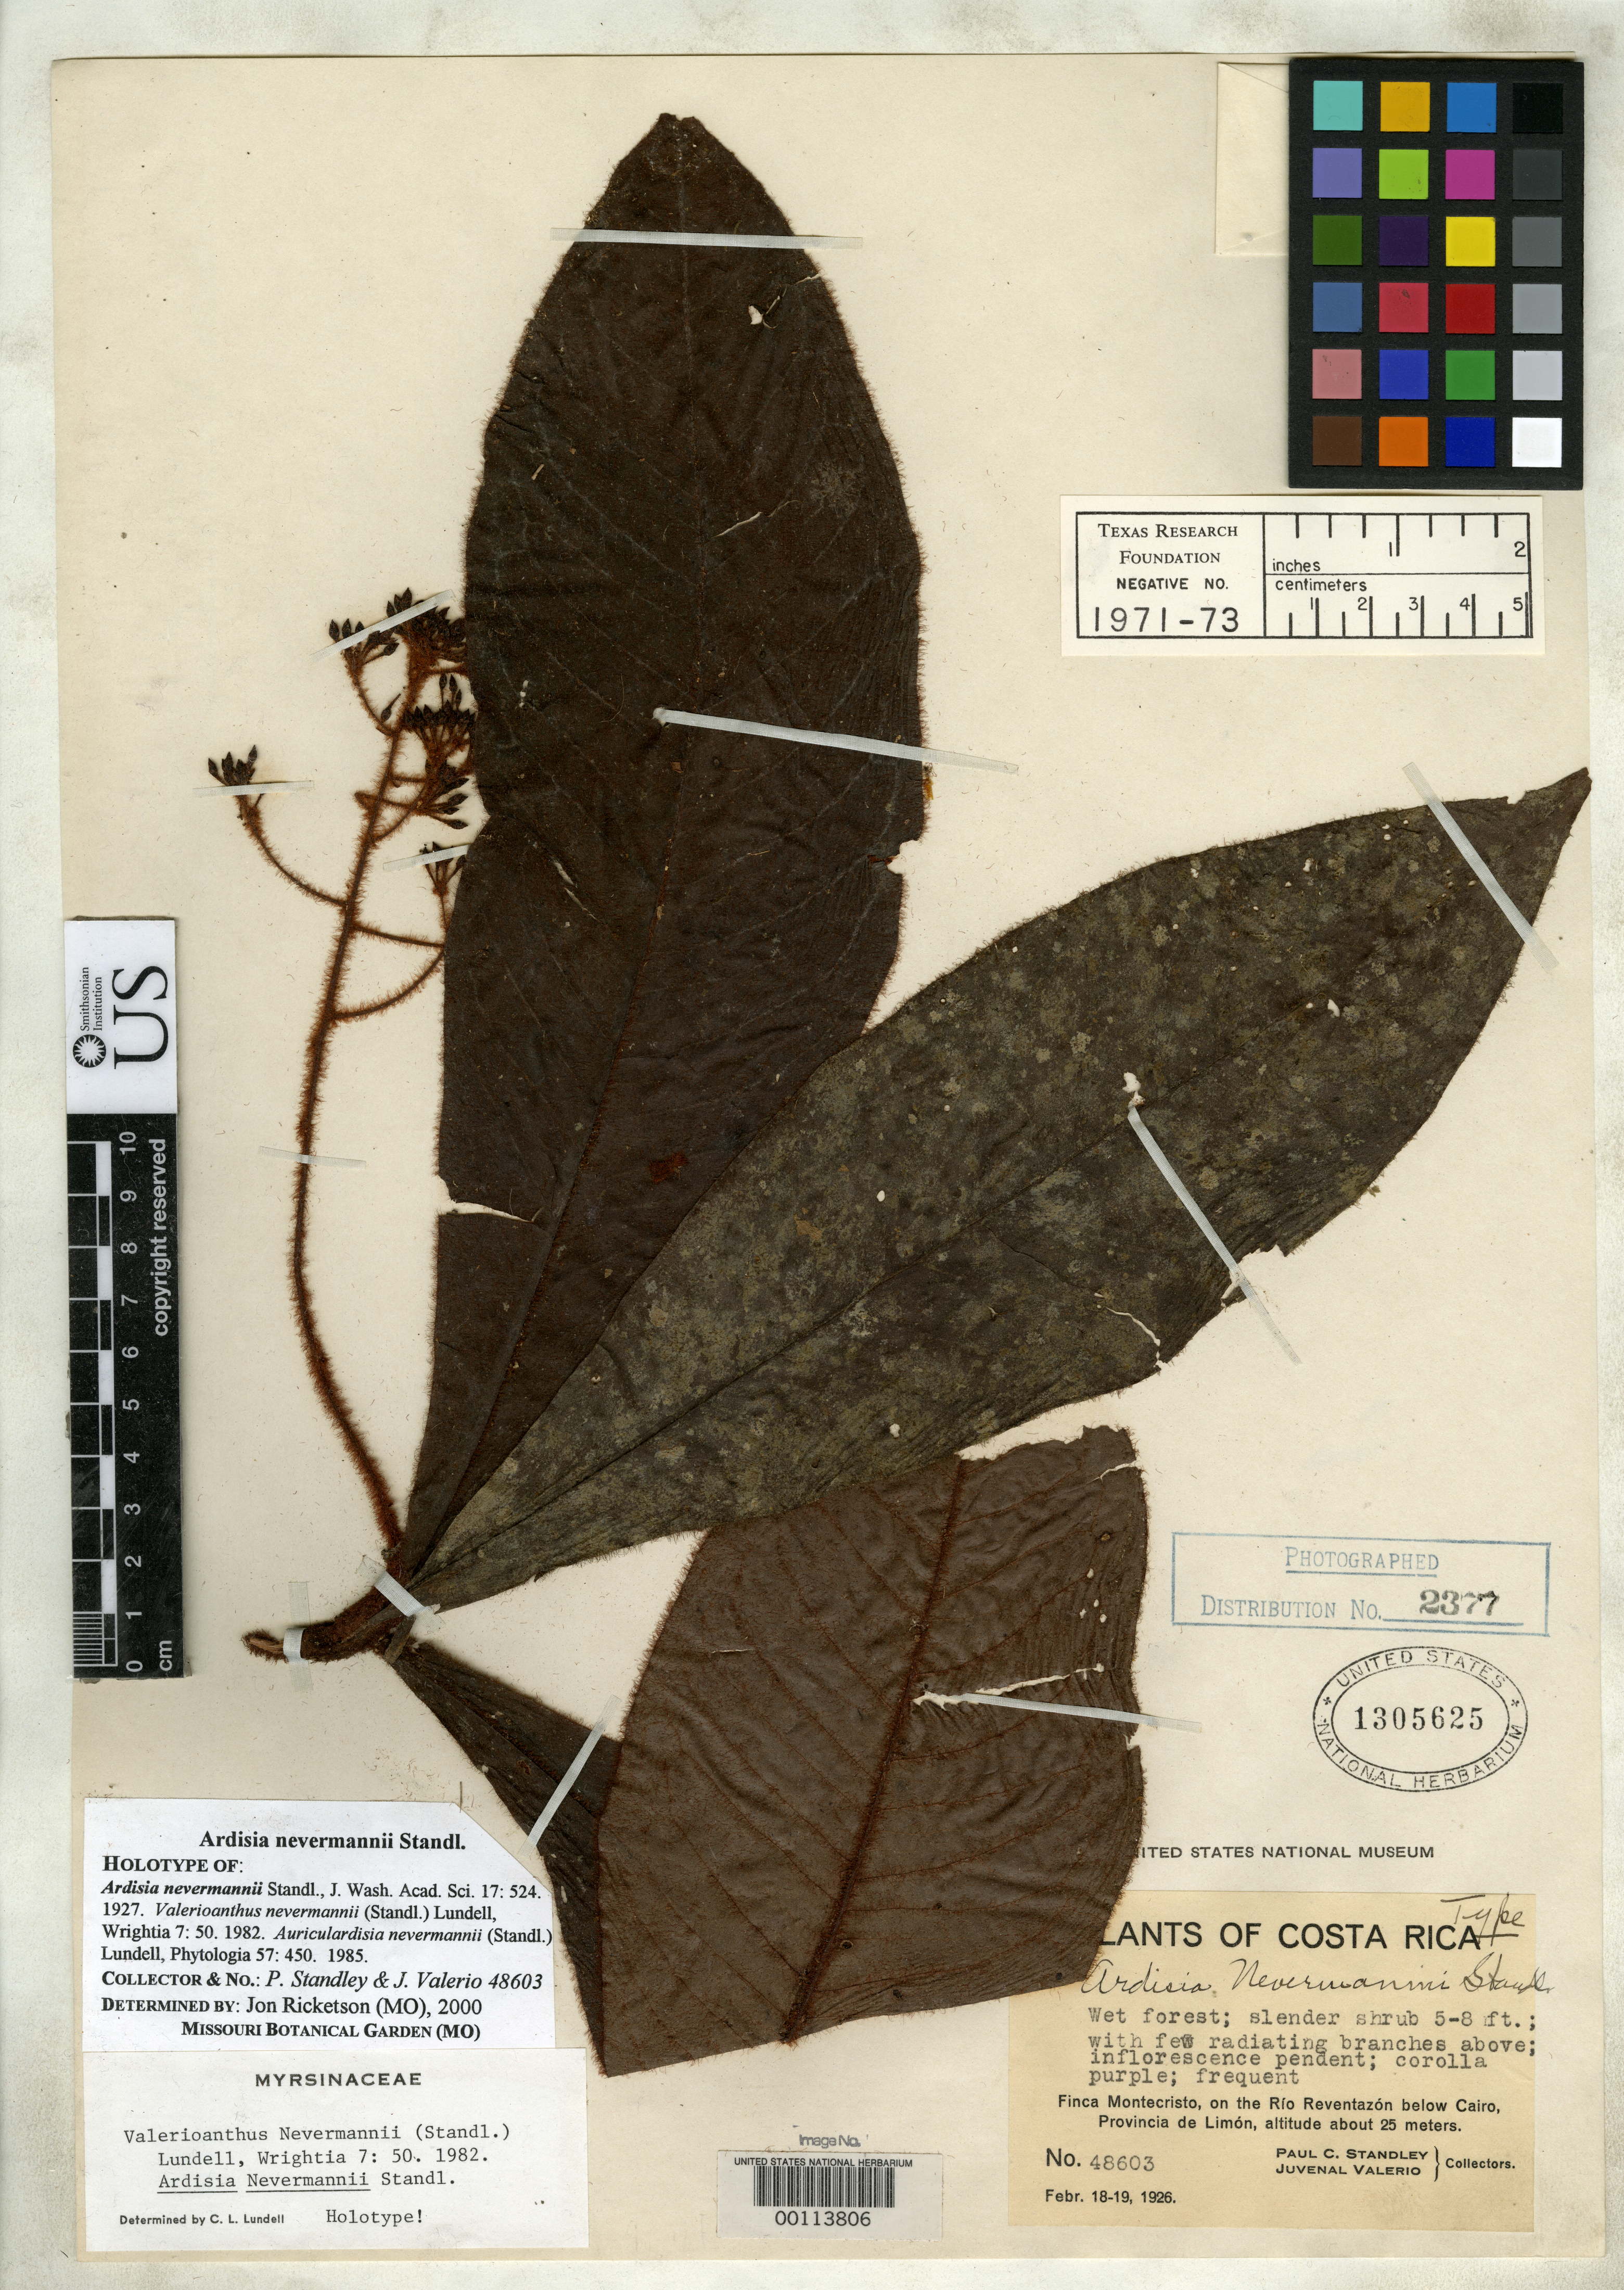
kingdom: Plantae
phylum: Tracheophyta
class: Magnoliopsida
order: Ericales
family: Primulaceae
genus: Ardisia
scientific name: Ardisia nevermannii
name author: Standl.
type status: Holotype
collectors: P. C. Standley & J. Valerio R.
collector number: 48603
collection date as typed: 18 Feb 1926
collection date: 1926-02-18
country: Costa Rica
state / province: Limón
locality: Finca Montecristo, Rio Reventazon, below El Cairo.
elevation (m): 25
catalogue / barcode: US 1305625